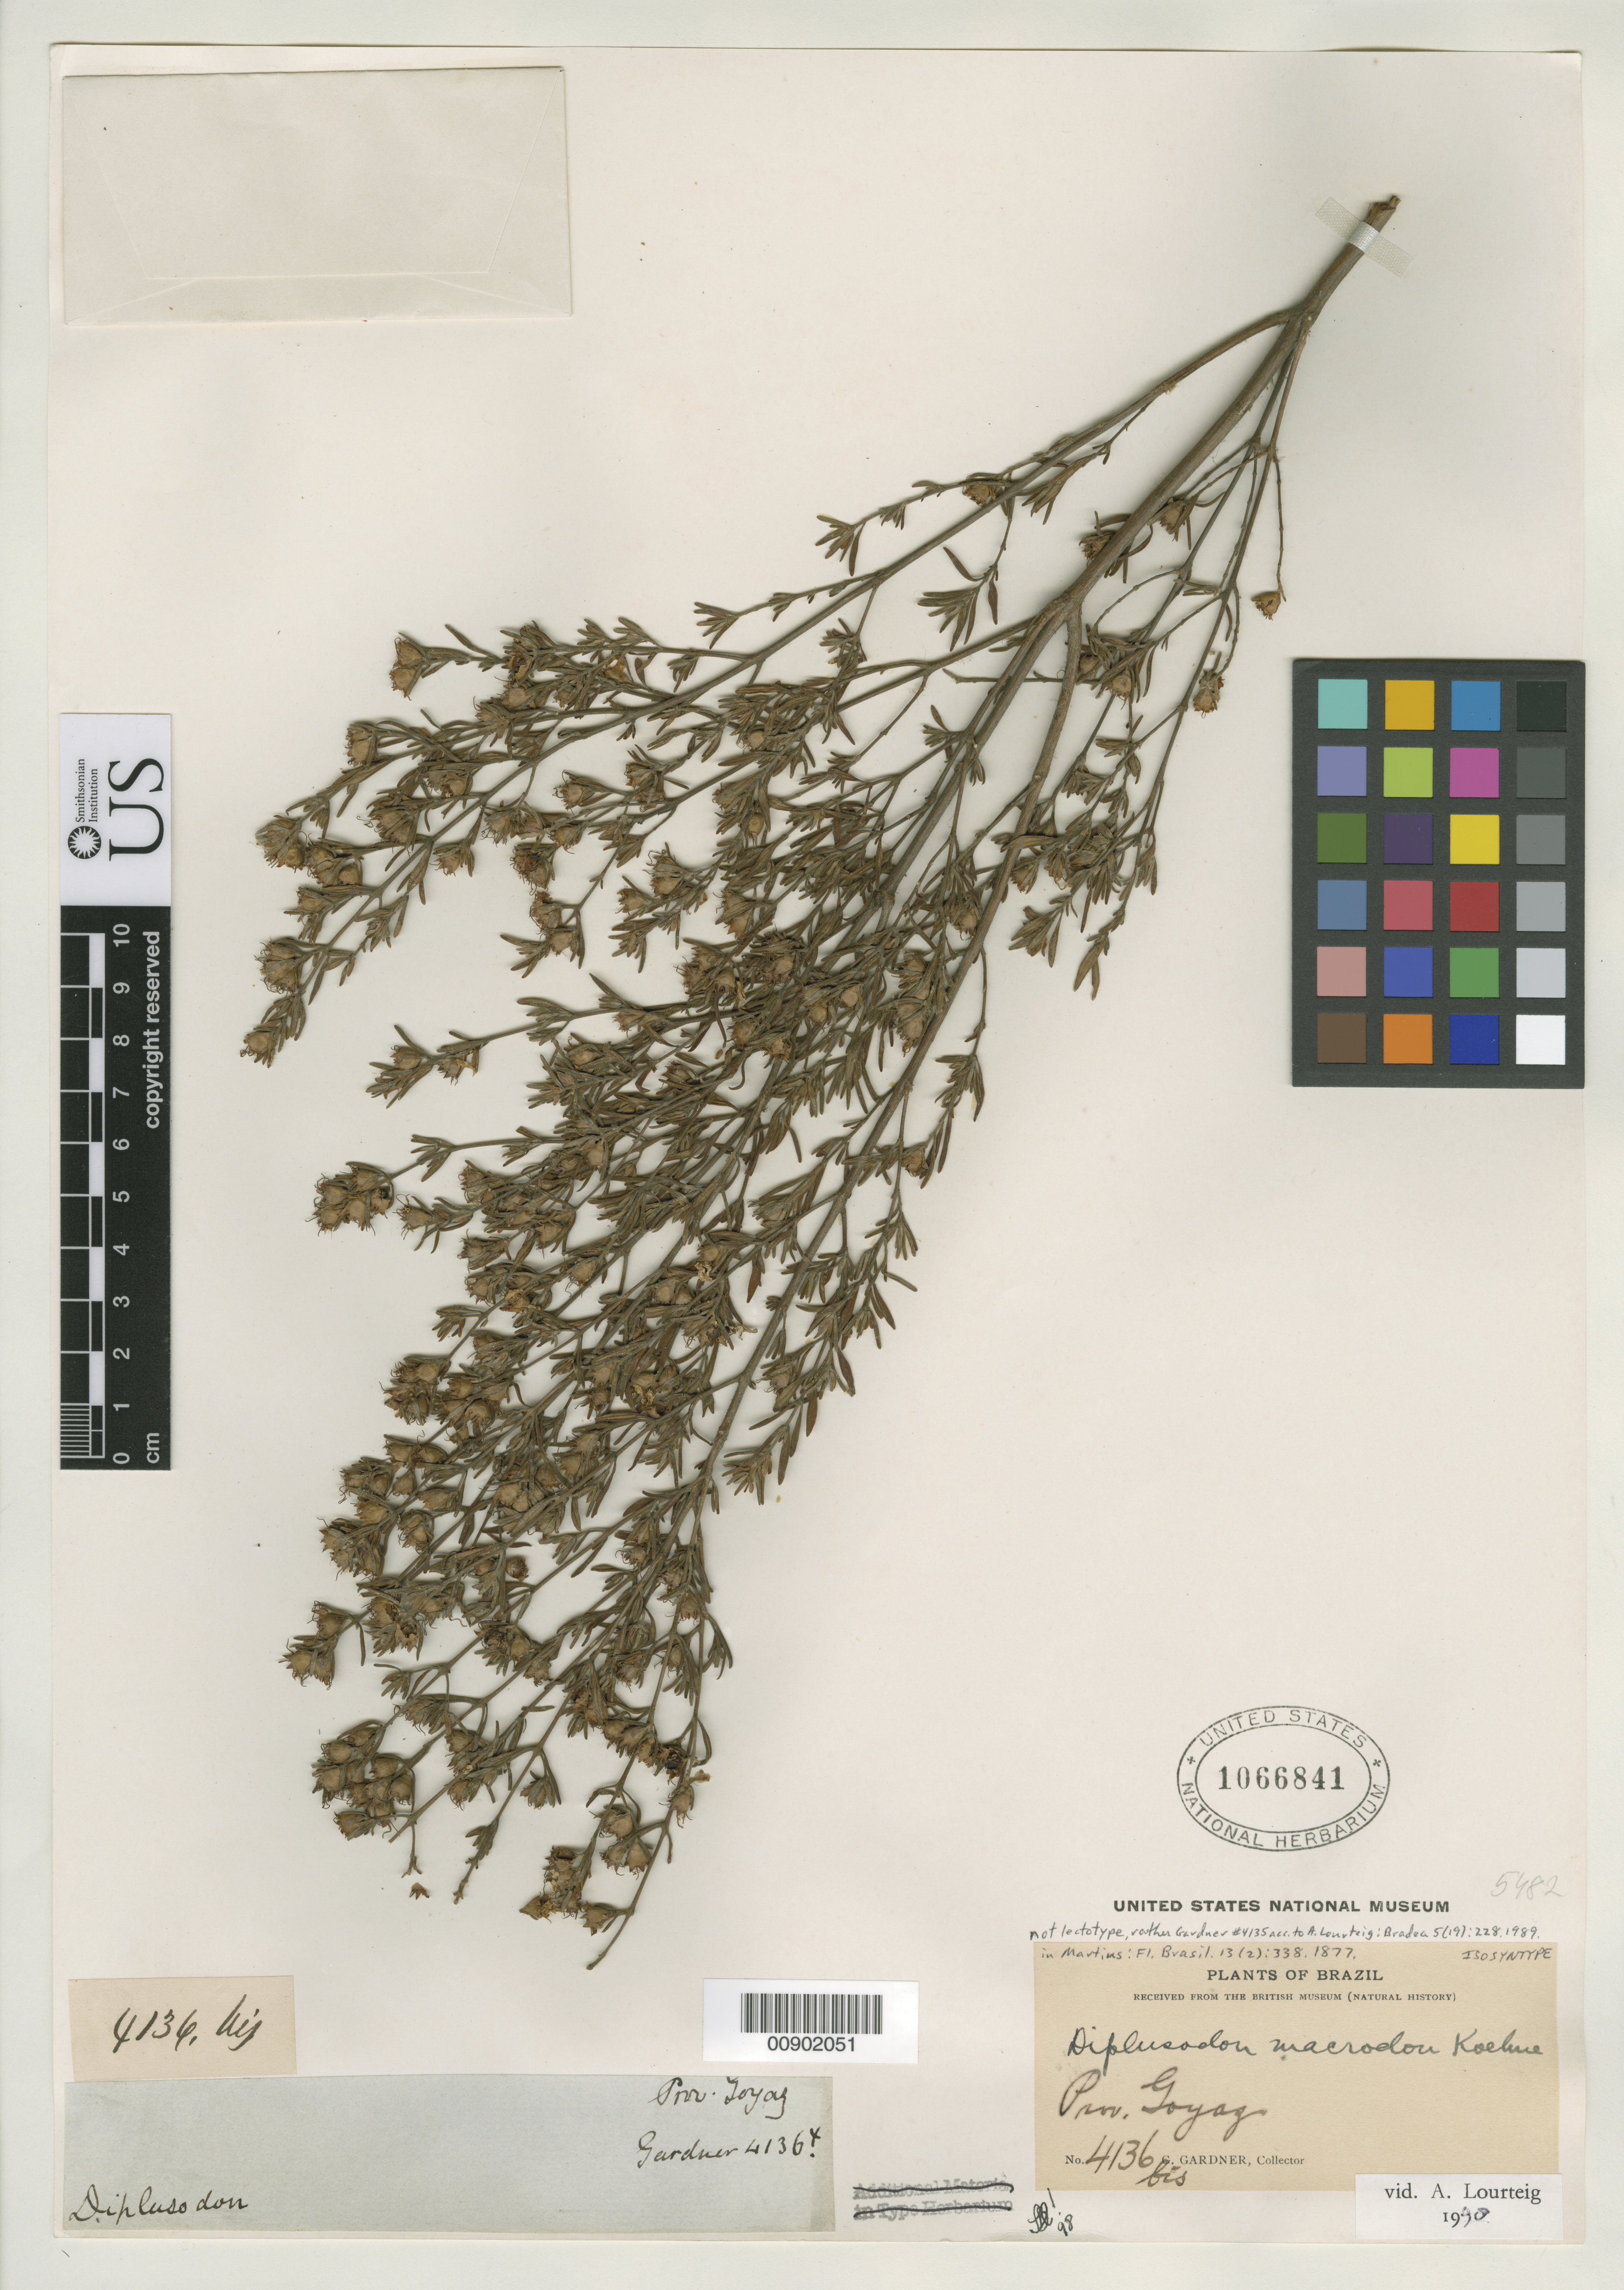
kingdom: Plantae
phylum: Tracheophyta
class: Magnoliopsida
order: Myrtales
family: Lythraceae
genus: Diplusodon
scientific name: Diplusodon macrodon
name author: Koehne in Mart.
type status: Isosyntype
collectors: G. Gardner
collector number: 4136bis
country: Brazil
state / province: Goiás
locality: Prov. Goyaz.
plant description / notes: Lectotype collection is Gardner 4135[a] as designated by Lourteig, Bradea 5(19): 228 (1989).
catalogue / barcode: US 1066841